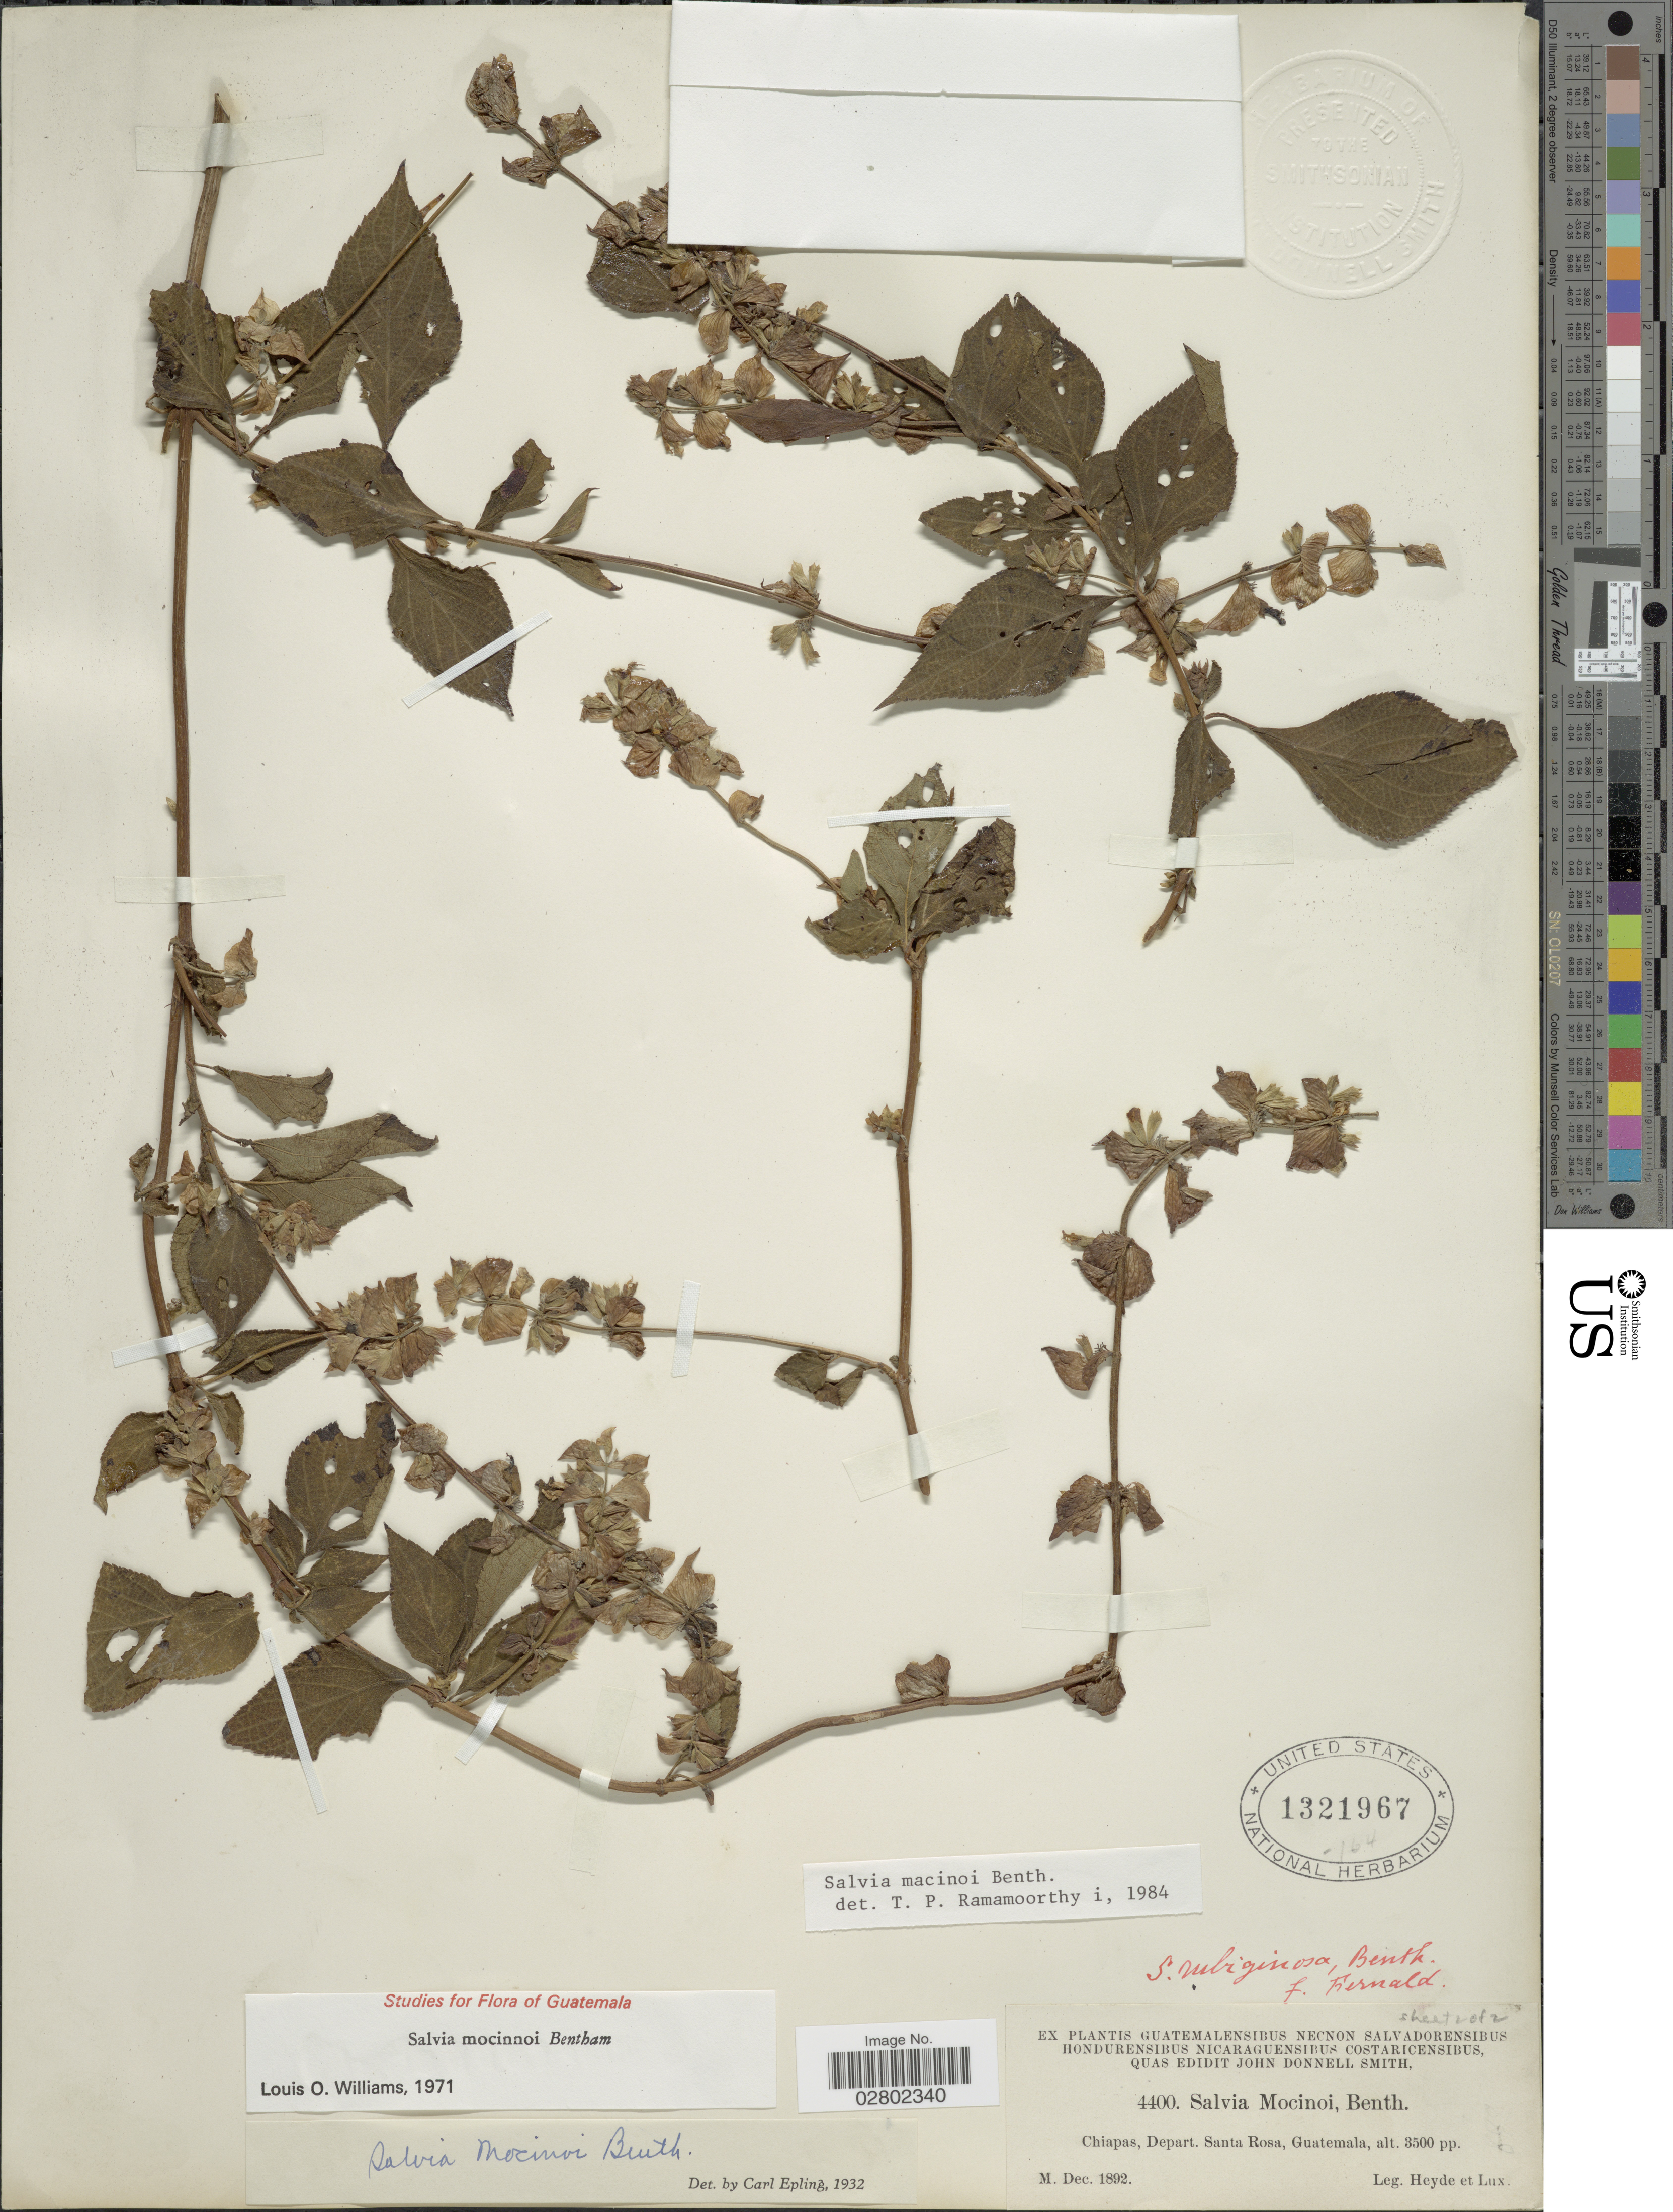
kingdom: Plantae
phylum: Tracheophyta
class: Magnoliopsida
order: Lamiales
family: Lamiaceae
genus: Salvia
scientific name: Salvia mocinoi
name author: Benth.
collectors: Heyde & Lux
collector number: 4400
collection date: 1892-12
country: Guatemala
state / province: Santa Rosa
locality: Chiapas, Depart. Santa Rosa.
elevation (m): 1067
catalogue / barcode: US 1321967